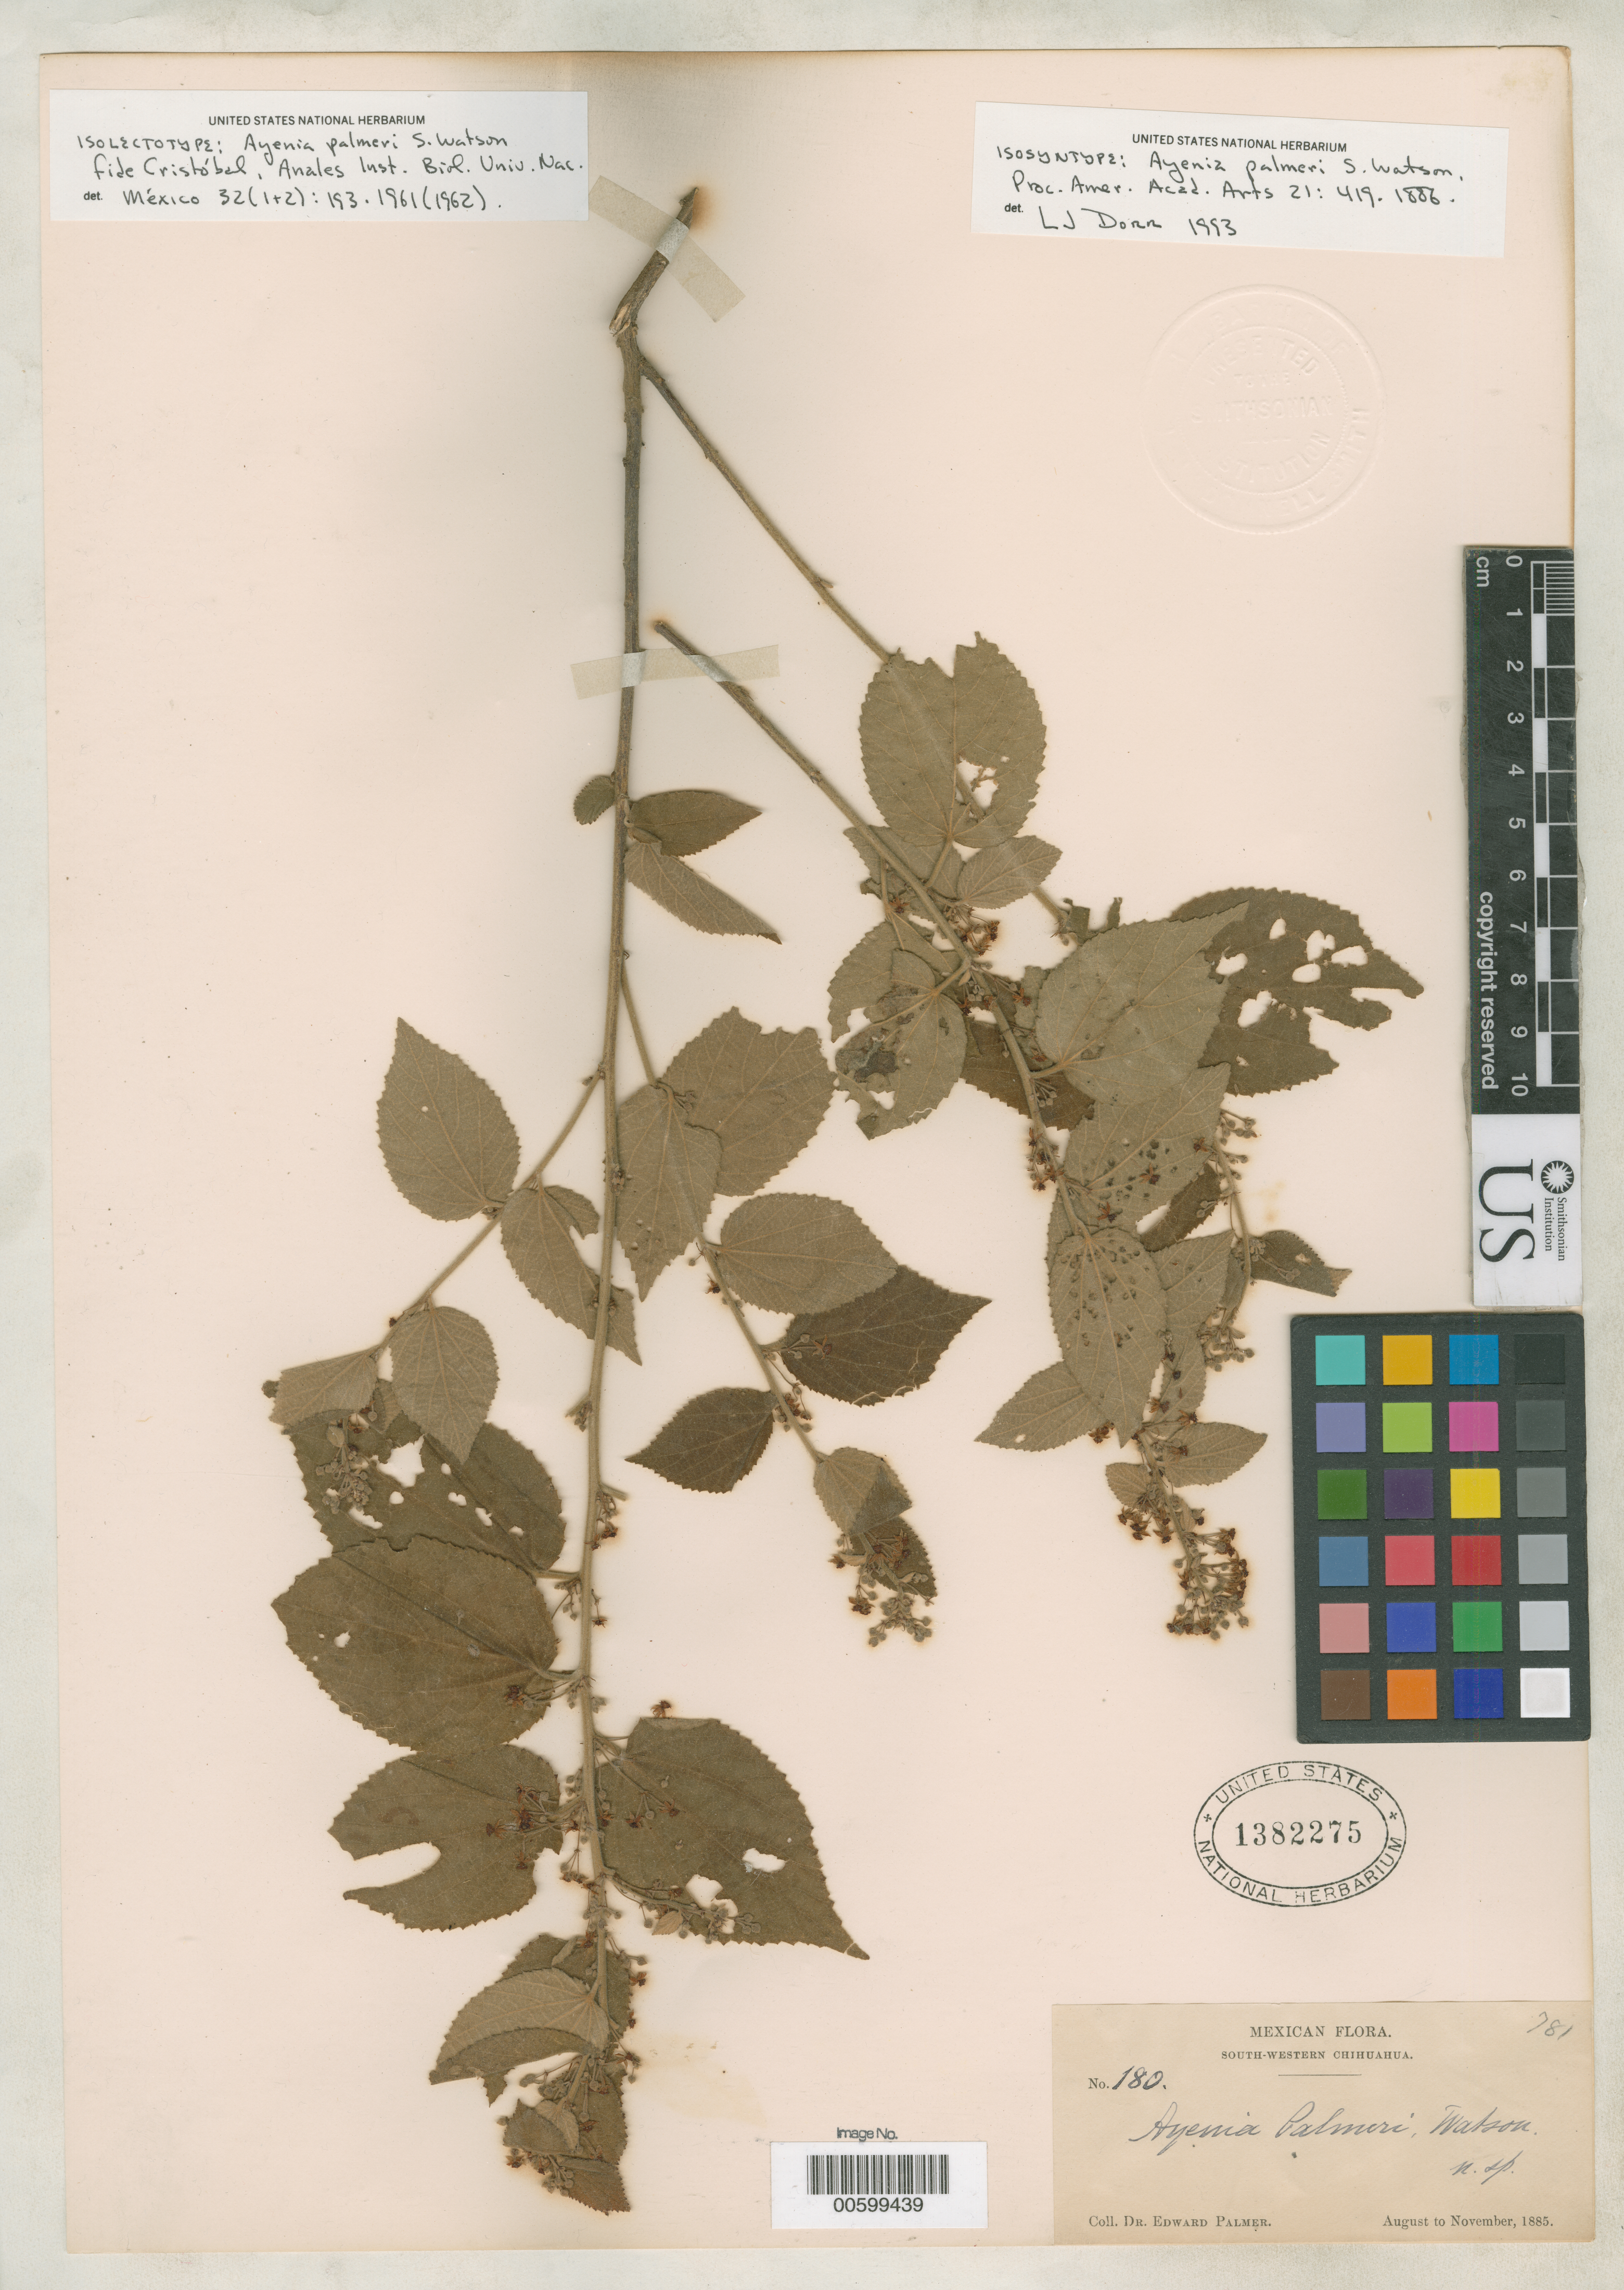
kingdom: Plantae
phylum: Tracheophyta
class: Magnoliopsida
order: Malvales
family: Malvaceae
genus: Ayenia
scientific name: Ayenia palmeri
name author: S. Watson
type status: Isolectotype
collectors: E. Palmer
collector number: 180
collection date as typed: Aug 1885 to -- Nov 1885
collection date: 1885-08/1885-11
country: Mexico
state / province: Chihuahua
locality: South-western Chihuahua.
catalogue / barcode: US 1382275